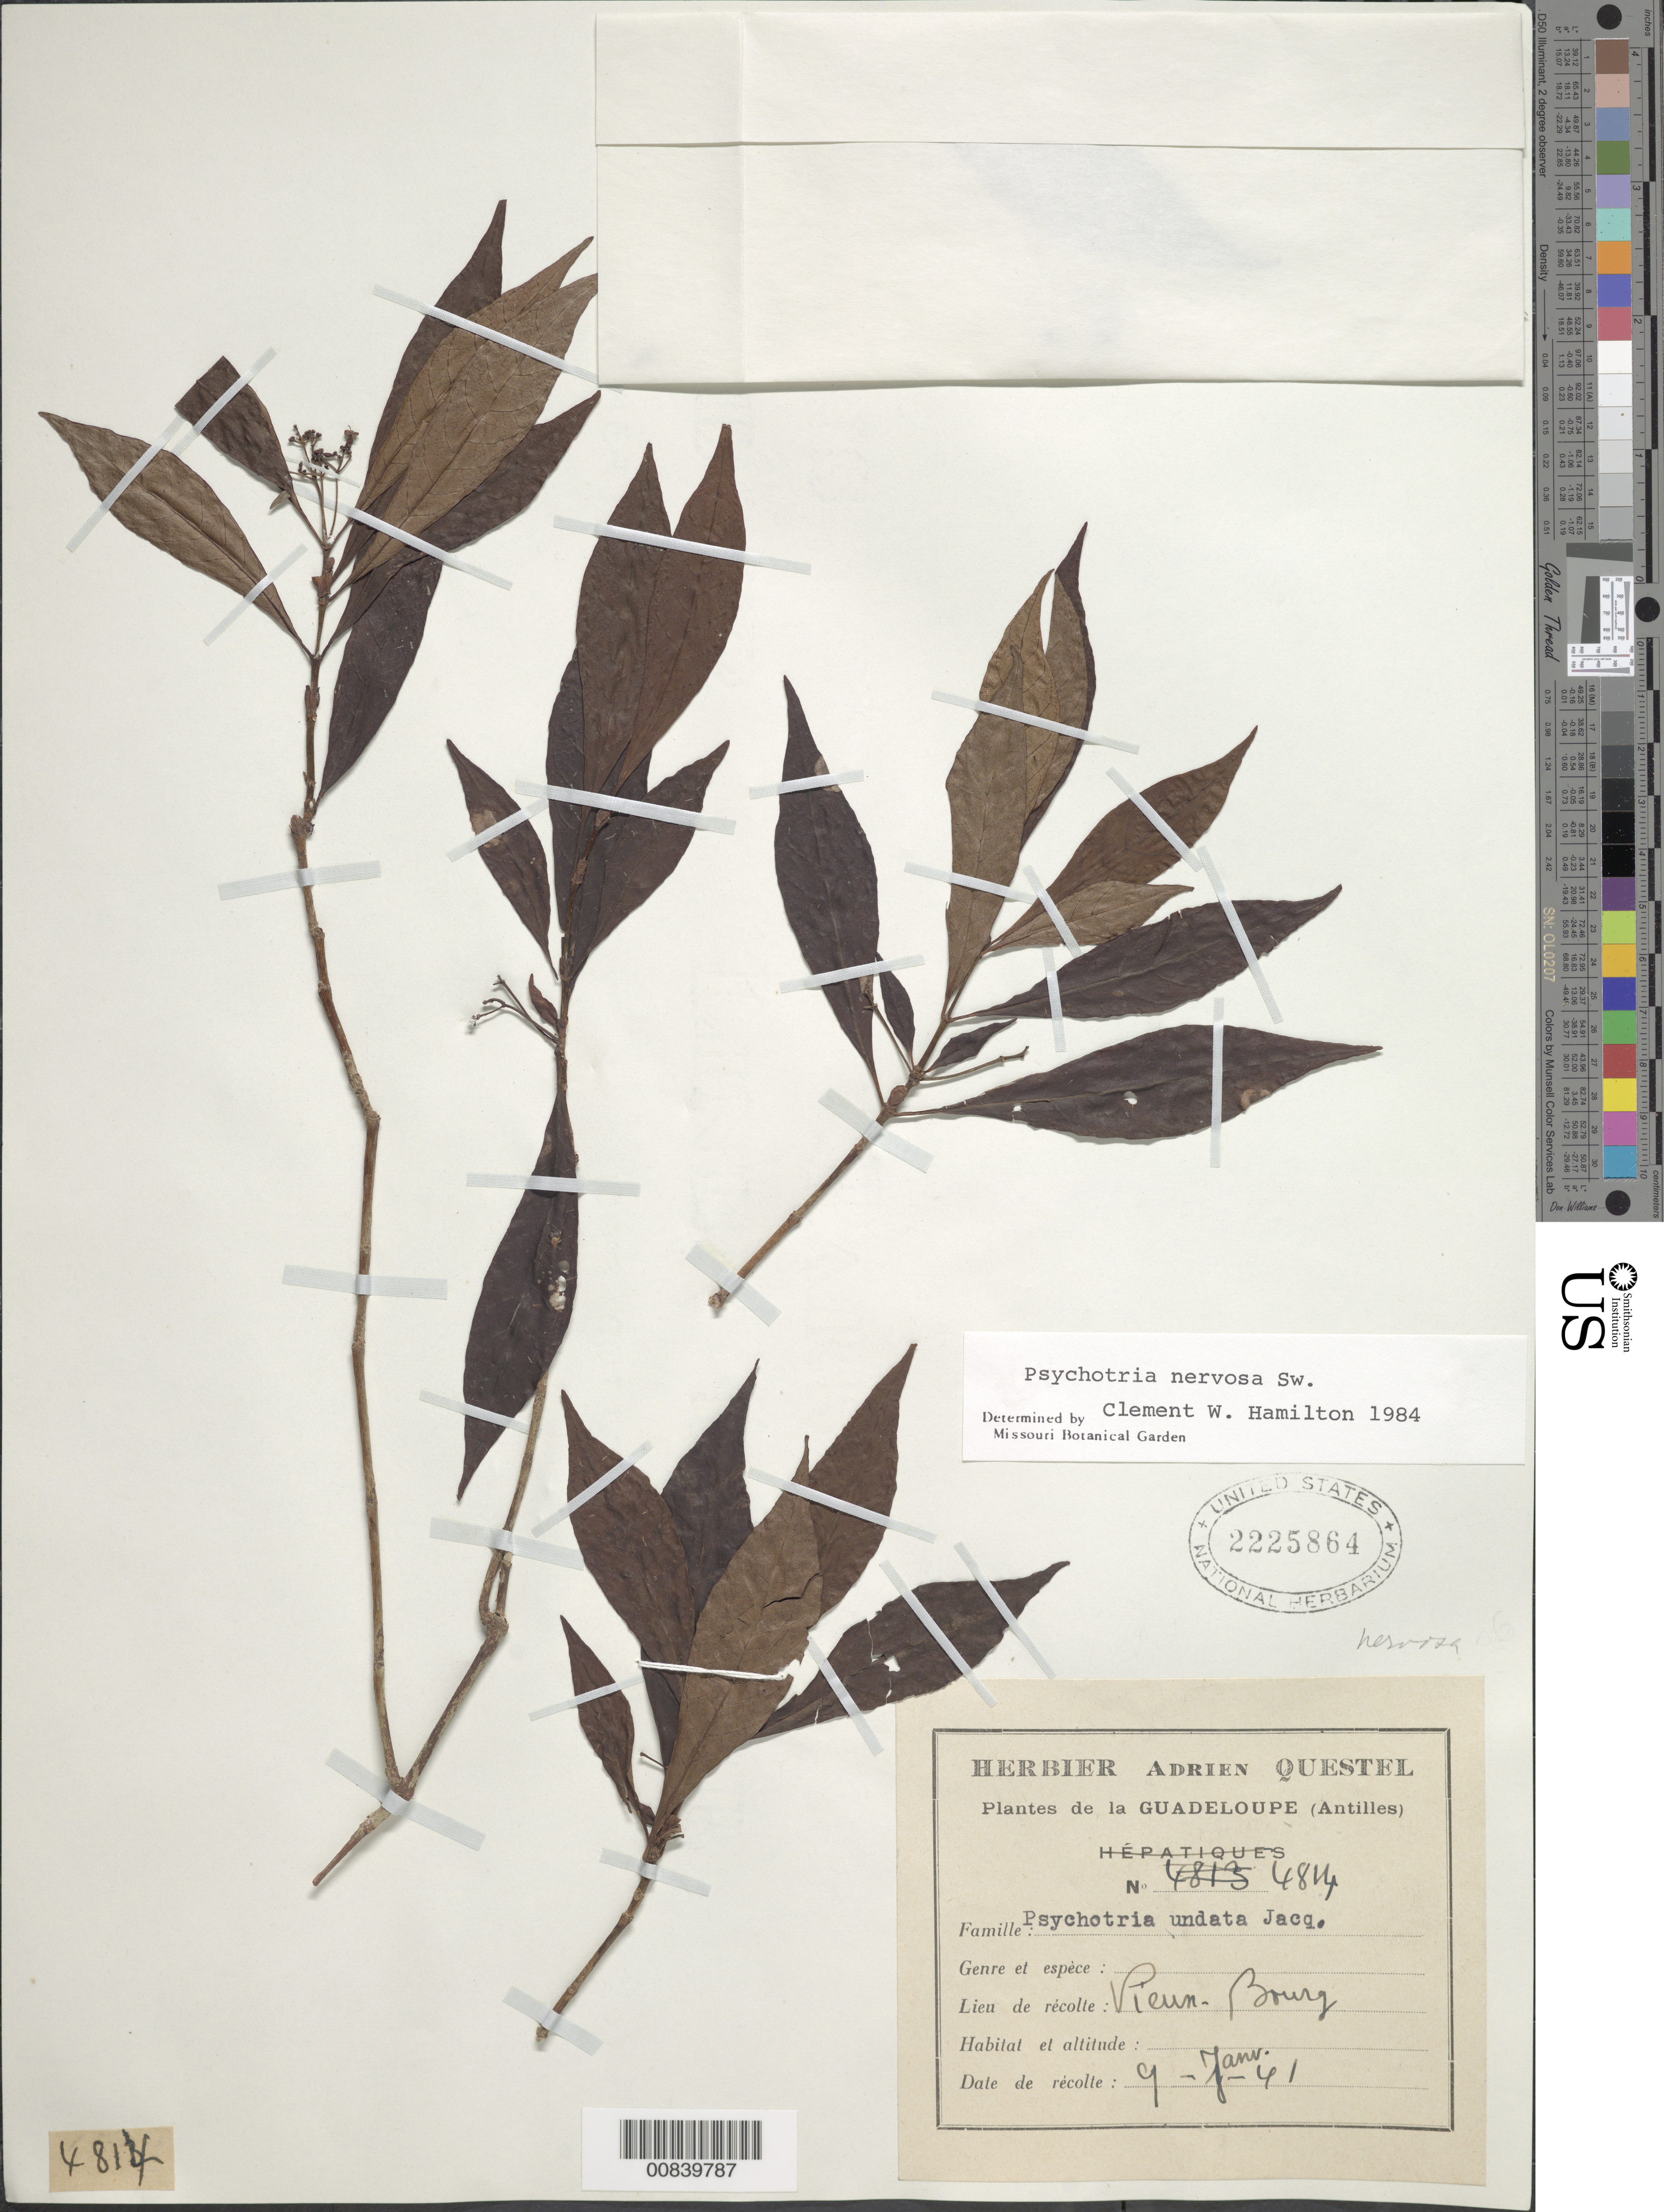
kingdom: Plantae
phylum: Tracheophyta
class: Magnoliopsida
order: Gentianales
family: Rubiaceae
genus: Psychotria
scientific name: Psychotria nervosa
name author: Sw.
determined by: Hamilton, C. W.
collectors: A. Questel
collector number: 4814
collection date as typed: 09 Jan 1941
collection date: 1941-01-09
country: Guadeloupe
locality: Vieun-Bourg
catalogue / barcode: US 2225864